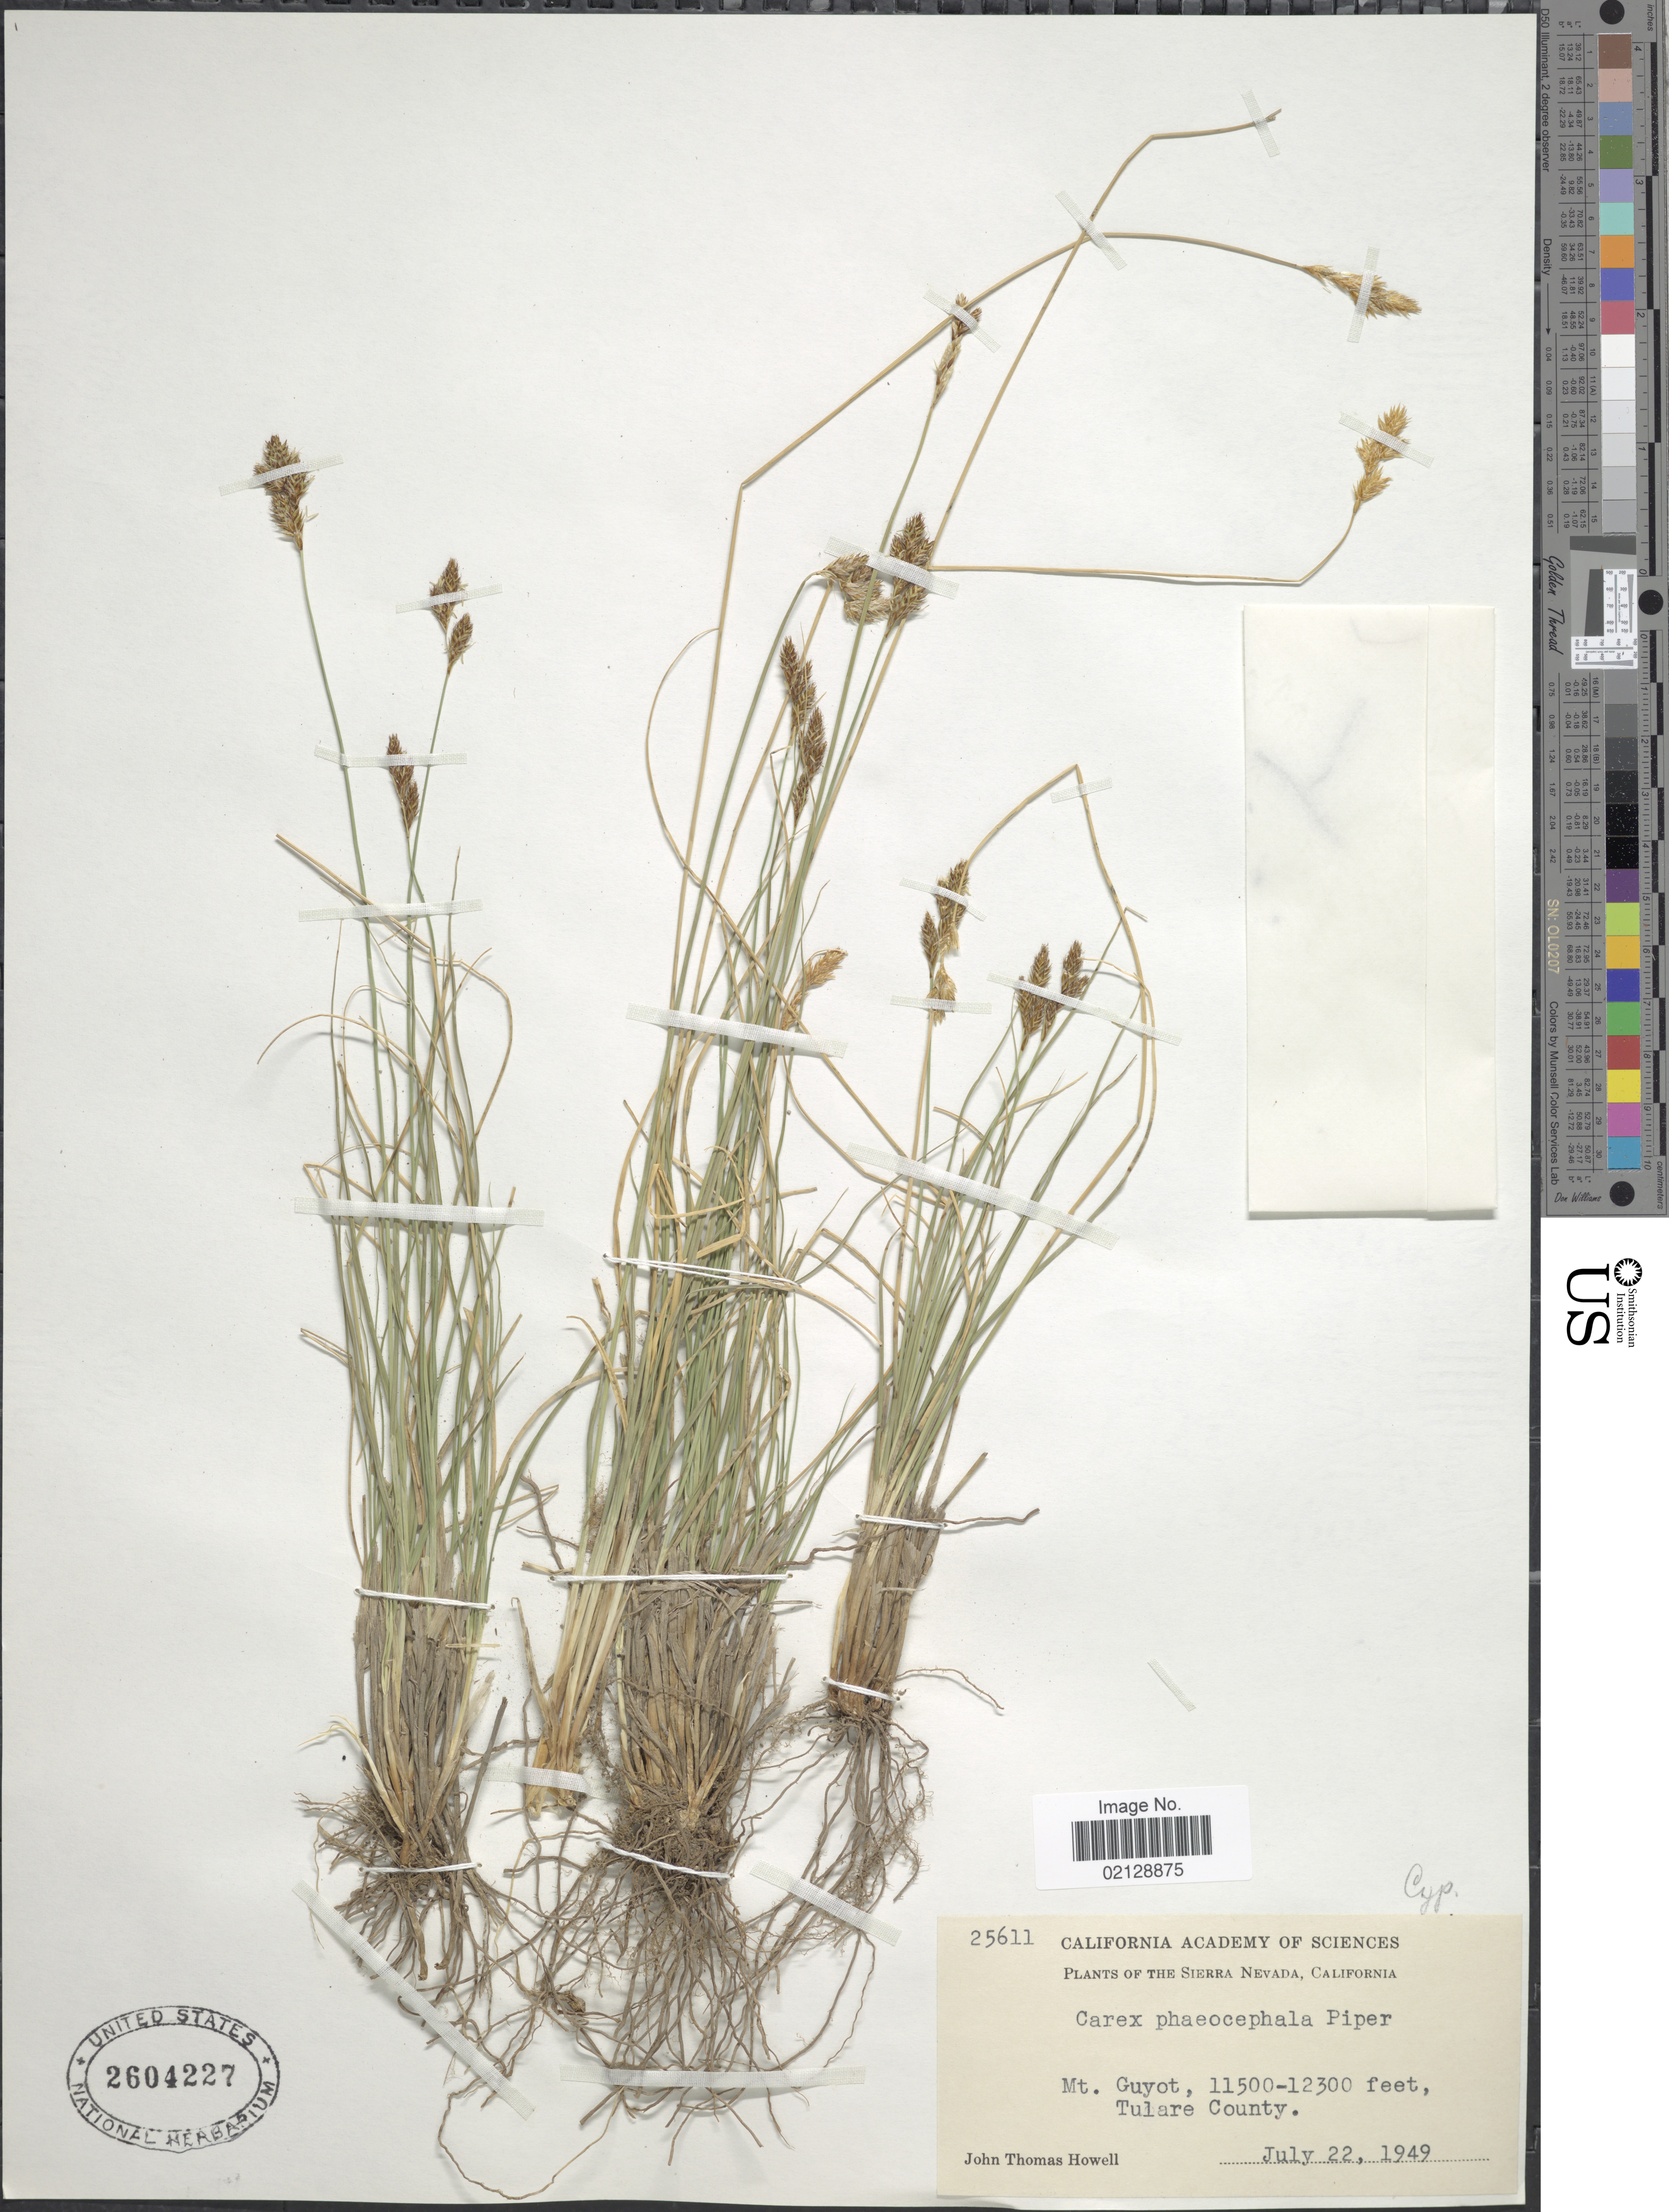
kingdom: Plantae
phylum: Tracheophyta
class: Liliopsida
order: Poales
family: Cyperaceae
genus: Carex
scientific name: Carex phaeocephala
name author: Piper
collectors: J. T. Howell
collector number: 25611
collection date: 1949-07-22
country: United States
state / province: California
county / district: Tulare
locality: The Sierra Nevada, California, Mt. Guyot, Tulare County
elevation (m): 3505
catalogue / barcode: US 2604227